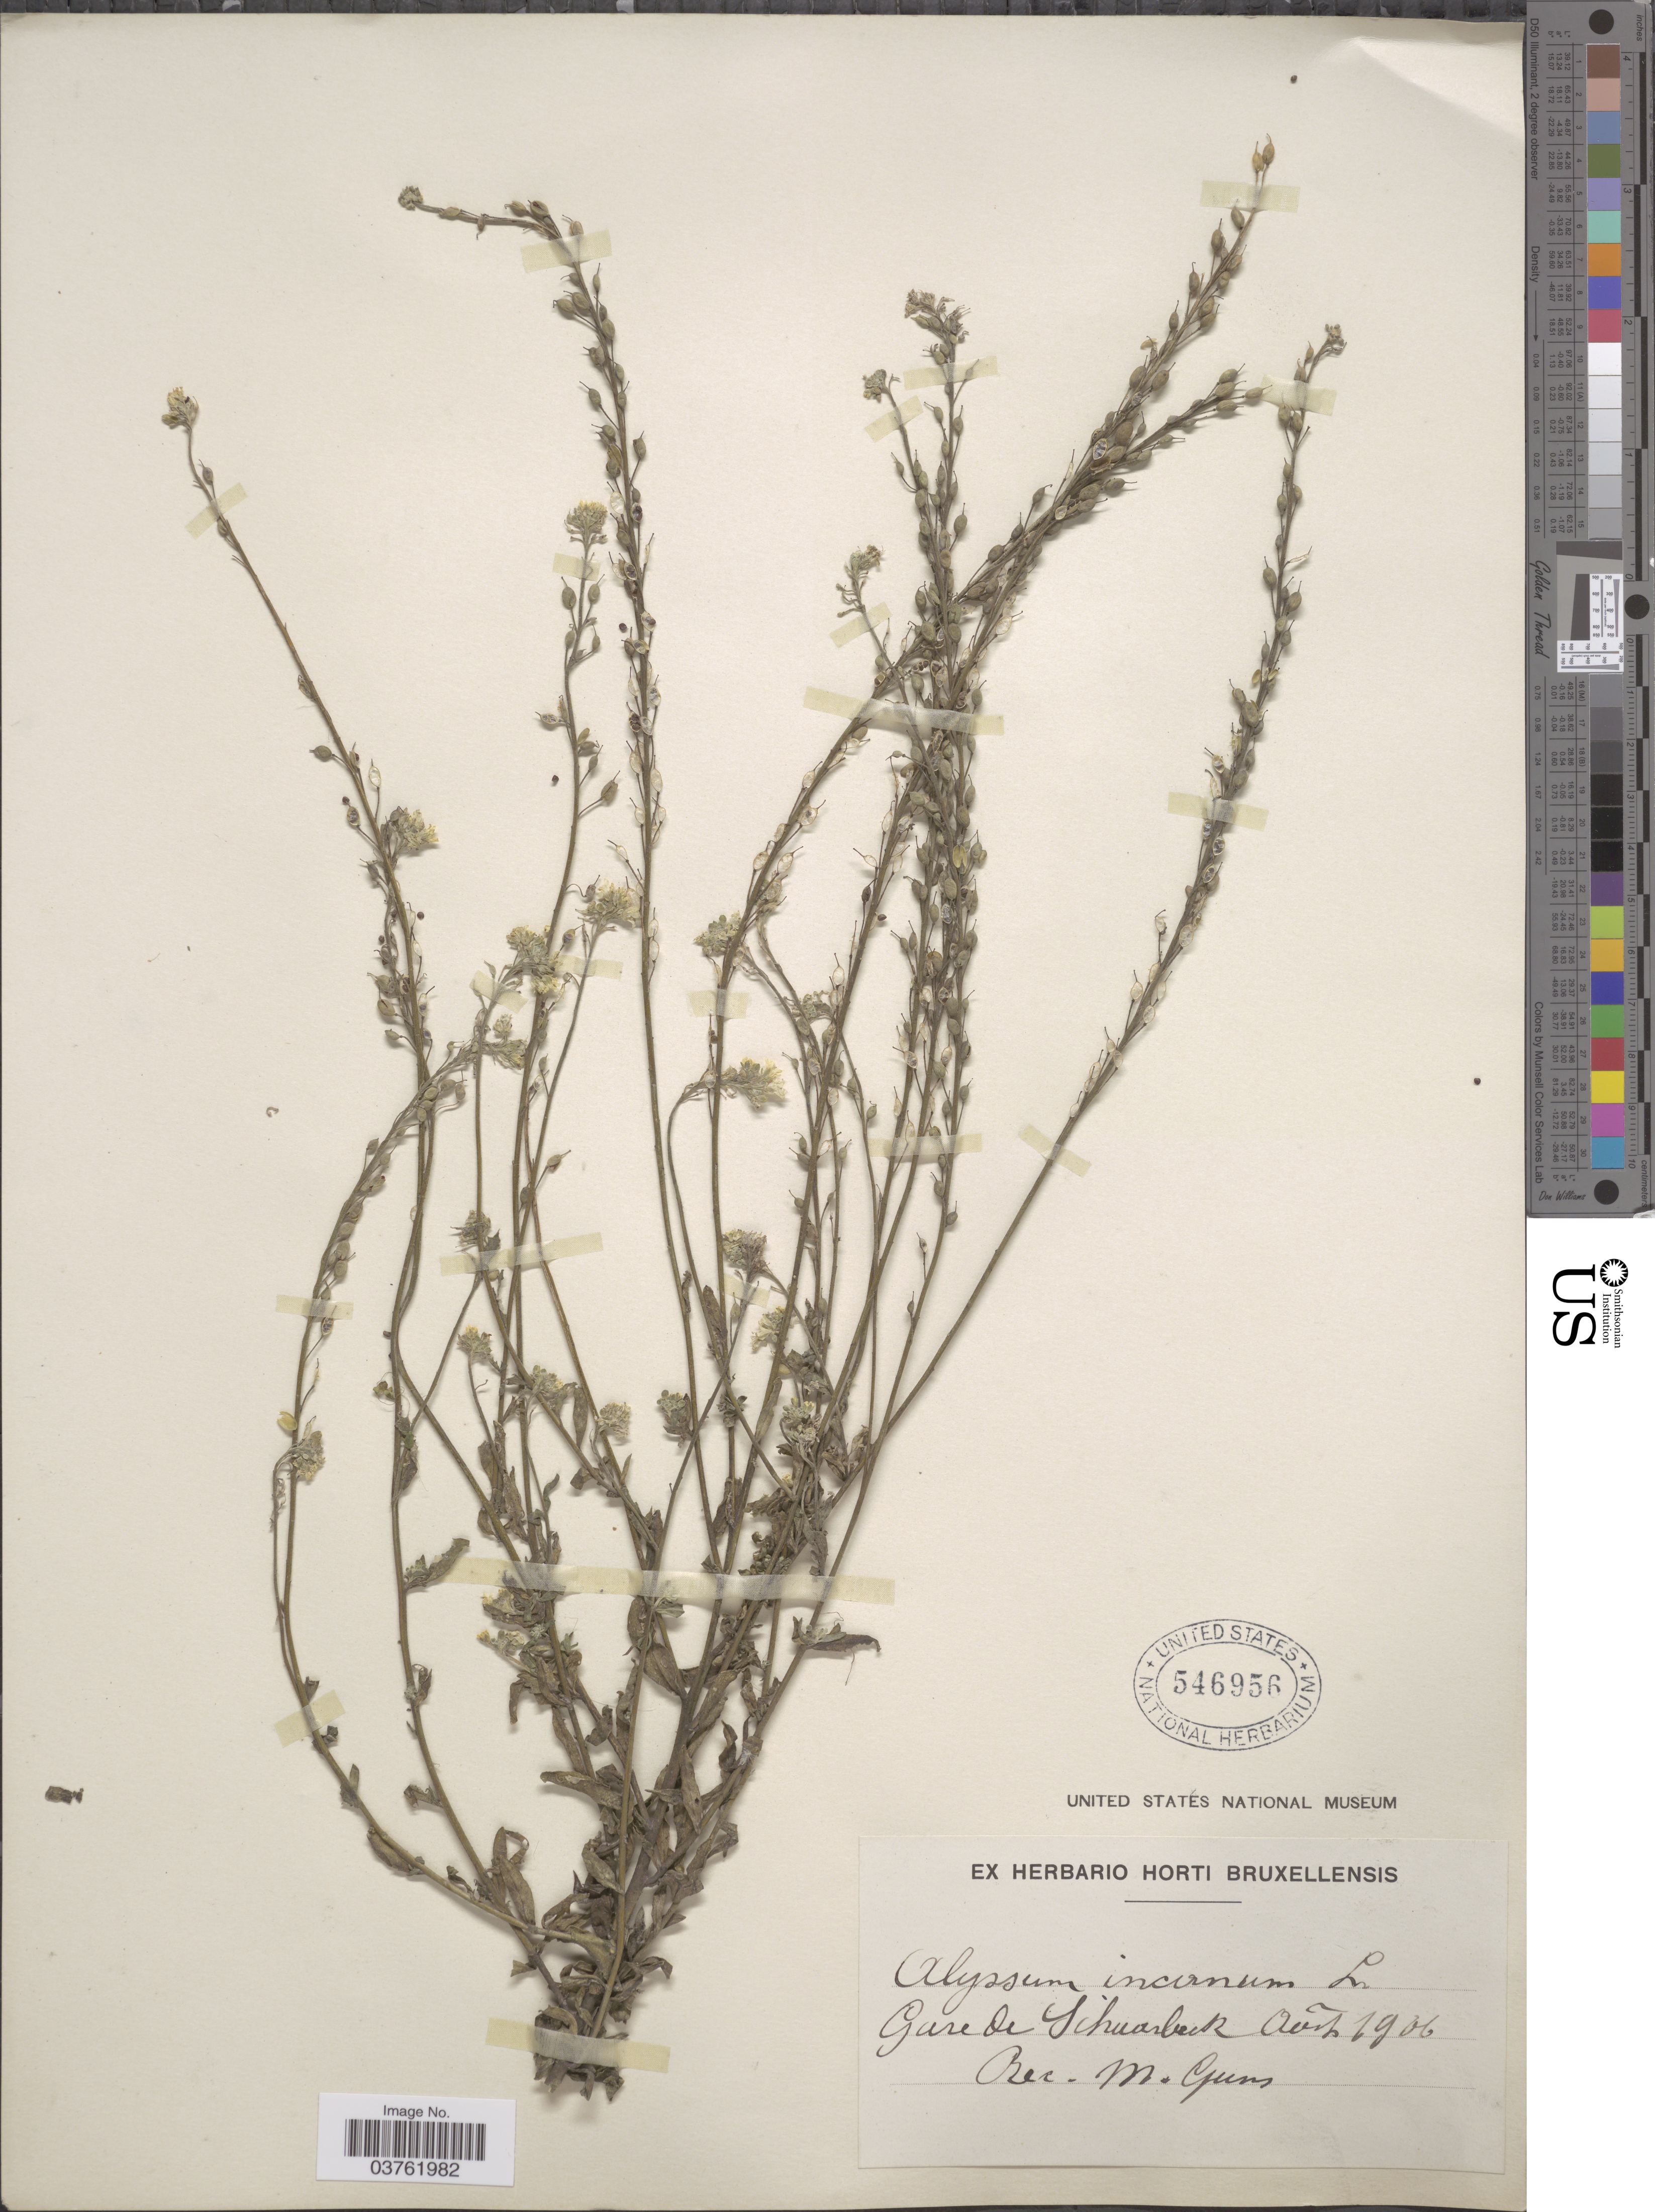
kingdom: Plantae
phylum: Tracheophyta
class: Magnoliopsida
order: Brassicales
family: Brassicaceae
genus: Alyssum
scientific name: Alyssum incanum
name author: L.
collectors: M. Guns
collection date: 1906-10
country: Belgium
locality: Gare de Schaarbeek.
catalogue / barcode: US 546956